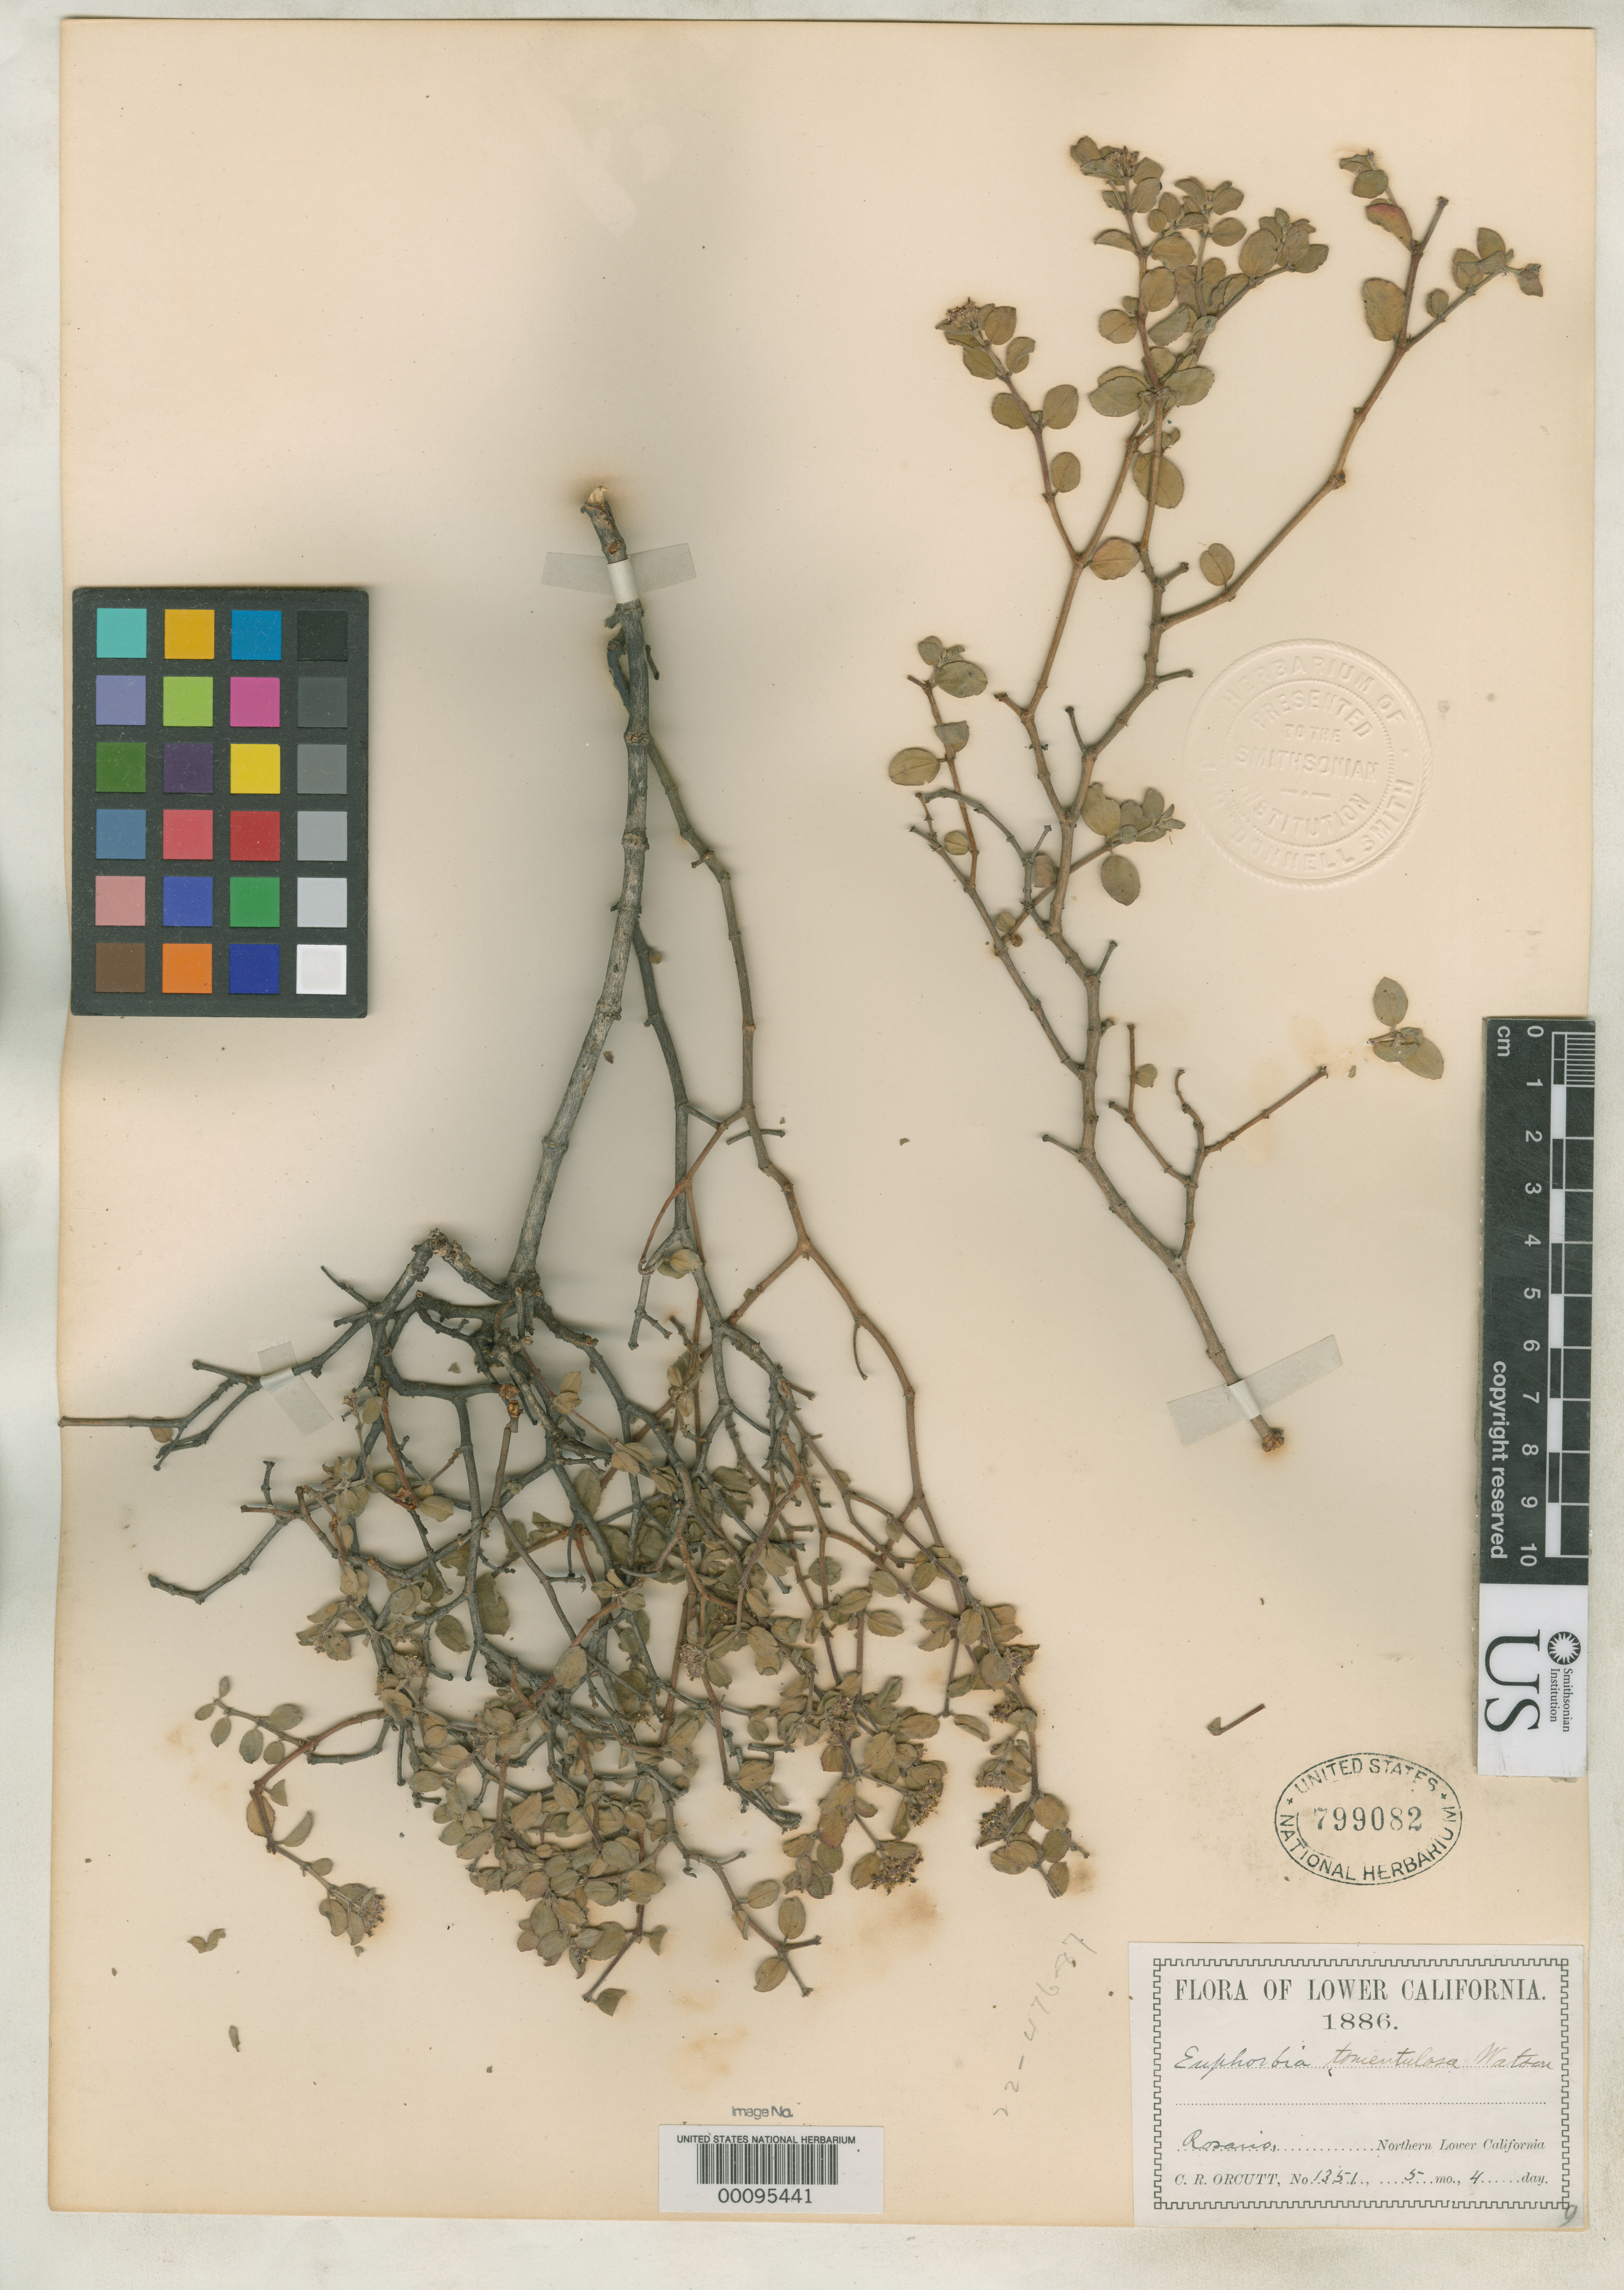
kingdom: Plantae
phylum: Tracheophyta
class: Magnoliopsida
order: Malpighiales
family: Euphorbiaceae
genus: Euphorbia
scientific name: Euphorbia tomentulosa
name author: S. Watson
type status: Type Collection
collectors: C. R. Orcutt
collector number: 1351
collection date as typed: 04 May 1886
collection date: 1886-05-04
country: Mexico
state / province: Baja California Norte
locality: Rosario.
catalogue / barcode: US 799082